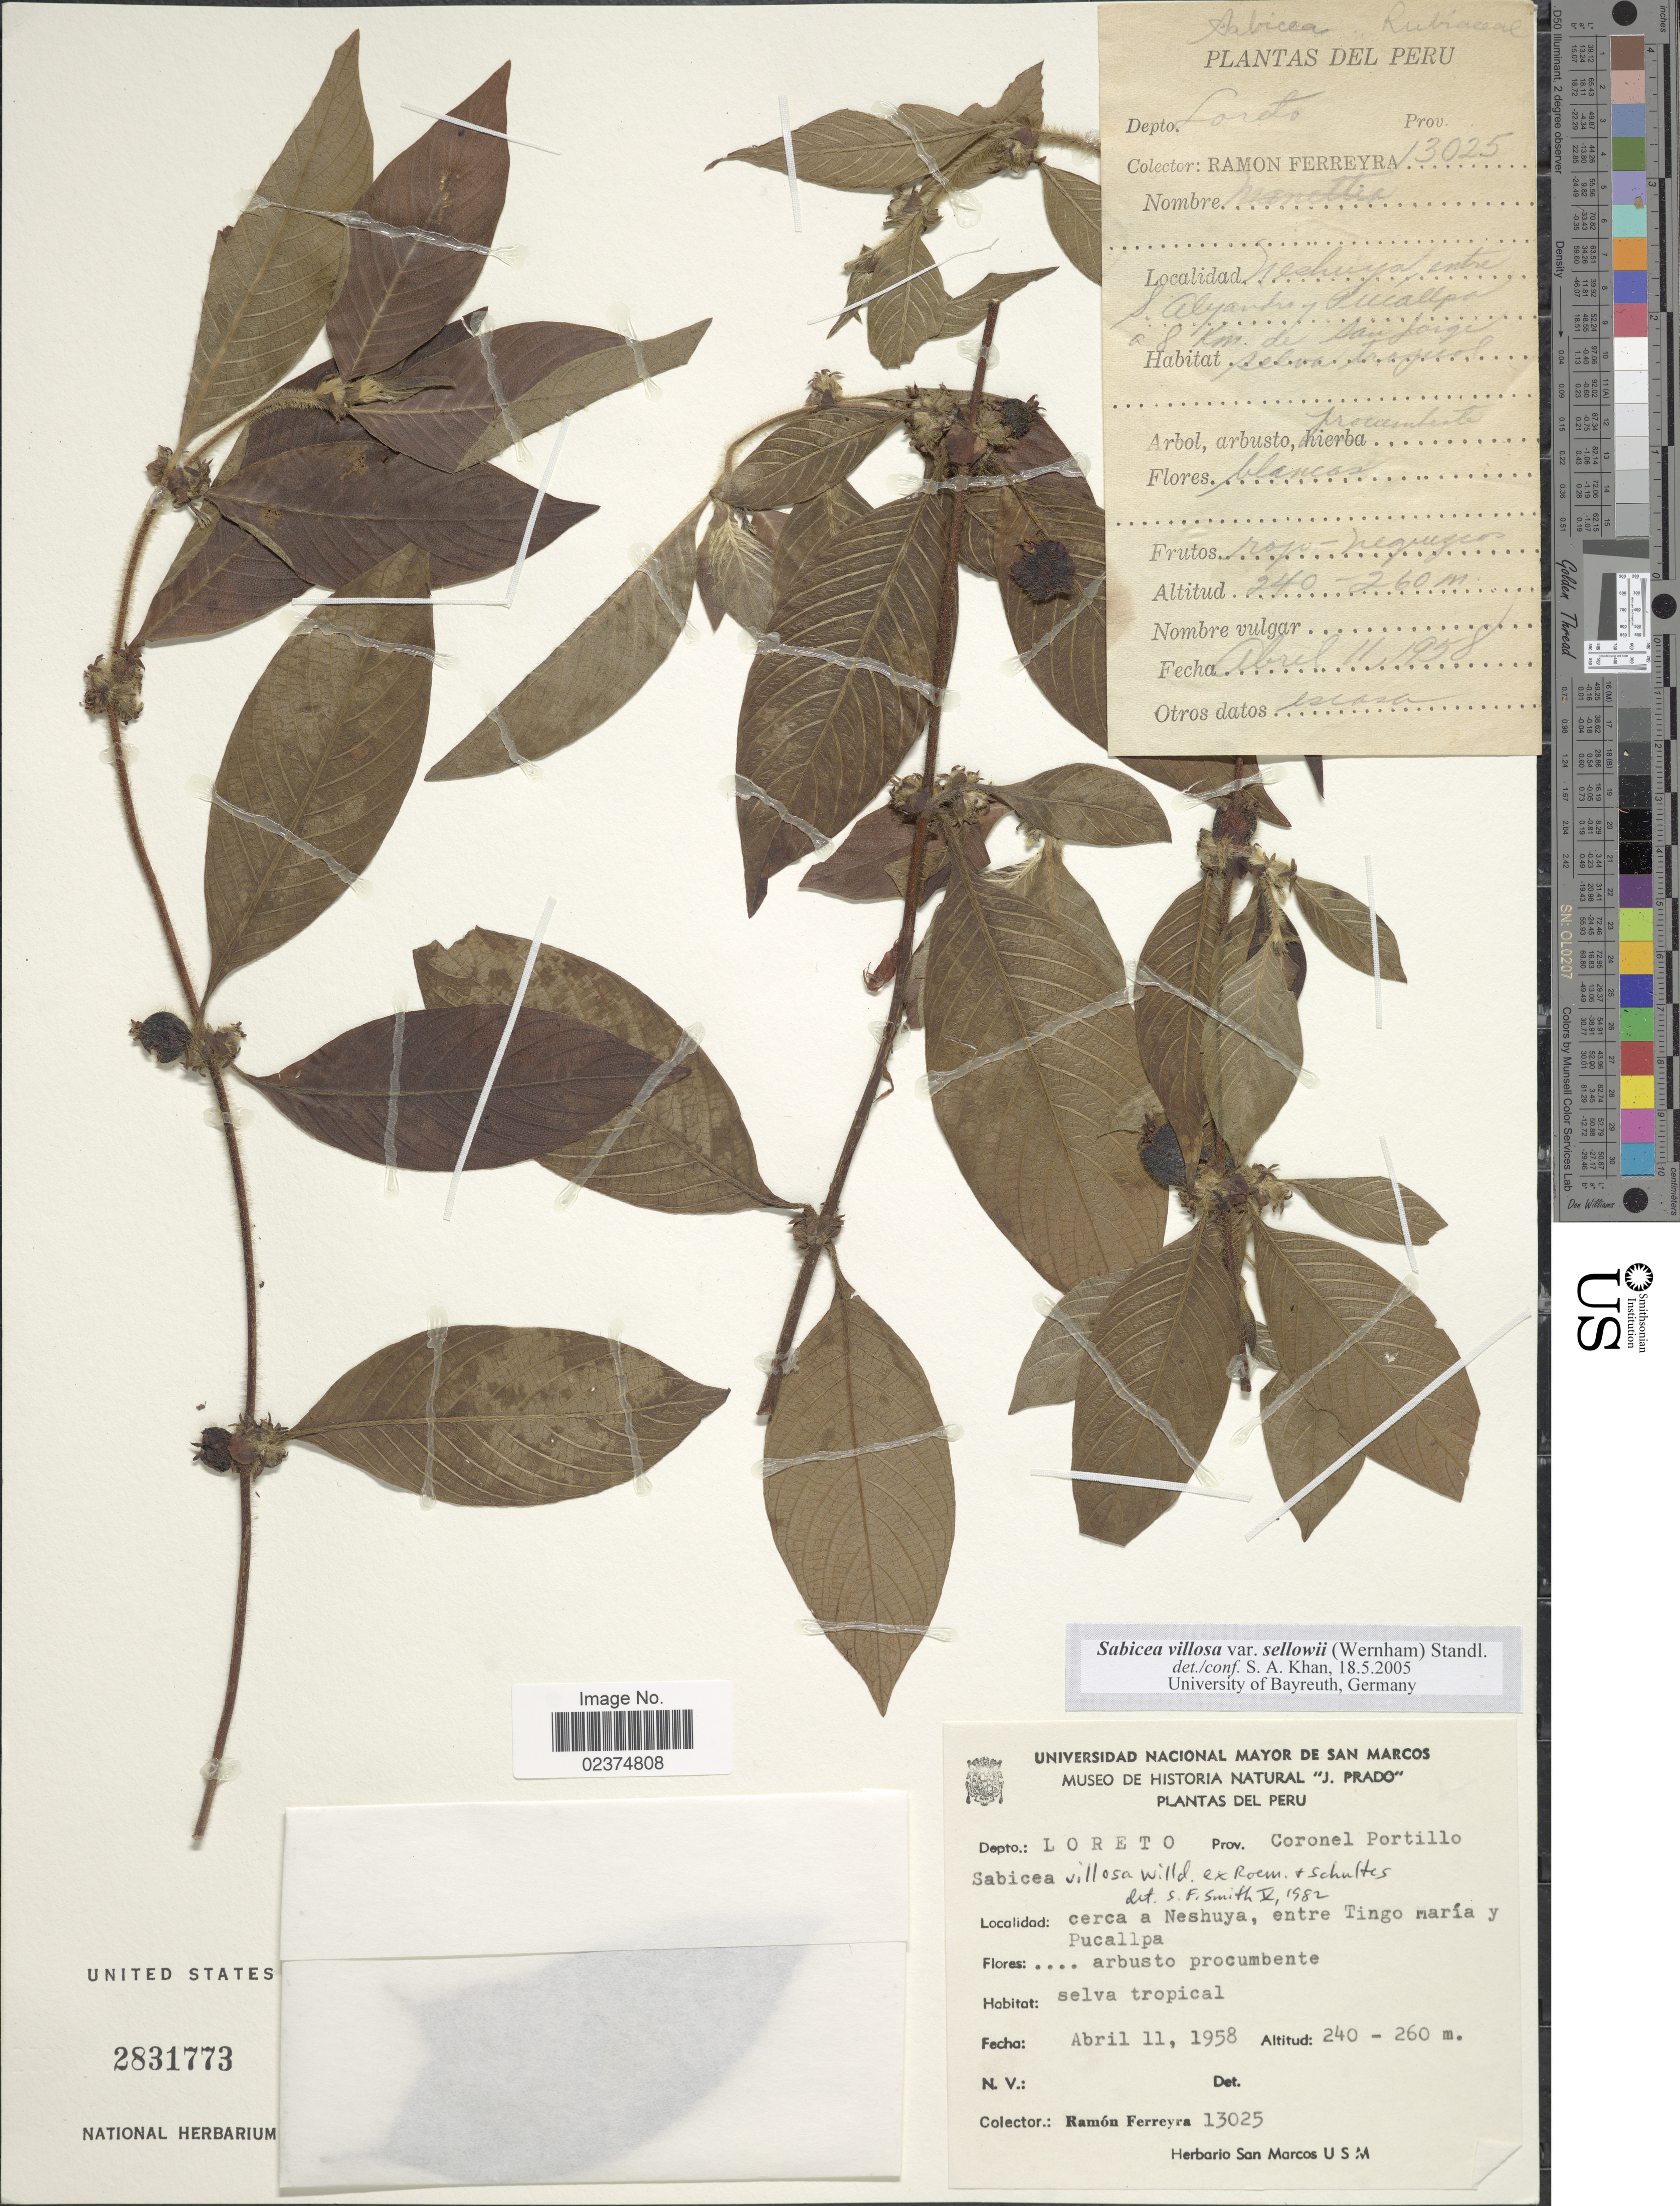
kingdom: Plantae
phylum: Tracheophyta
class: Magnoliopsida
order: Gentianales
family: Rubiaceae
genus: Sabicea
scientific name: Sabicea villosa var. sellowii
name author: (Wernham) Steyerm.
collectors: R. A. Ferreyra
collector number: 13025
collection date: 1958-04-11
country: Peru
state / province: Loreto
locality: Depto.: Loreto, Prov. Coronel Portillo, cerca a Neshuya, entre Tingo maria y Pucallpa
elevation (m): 240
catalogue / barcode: US 2831773